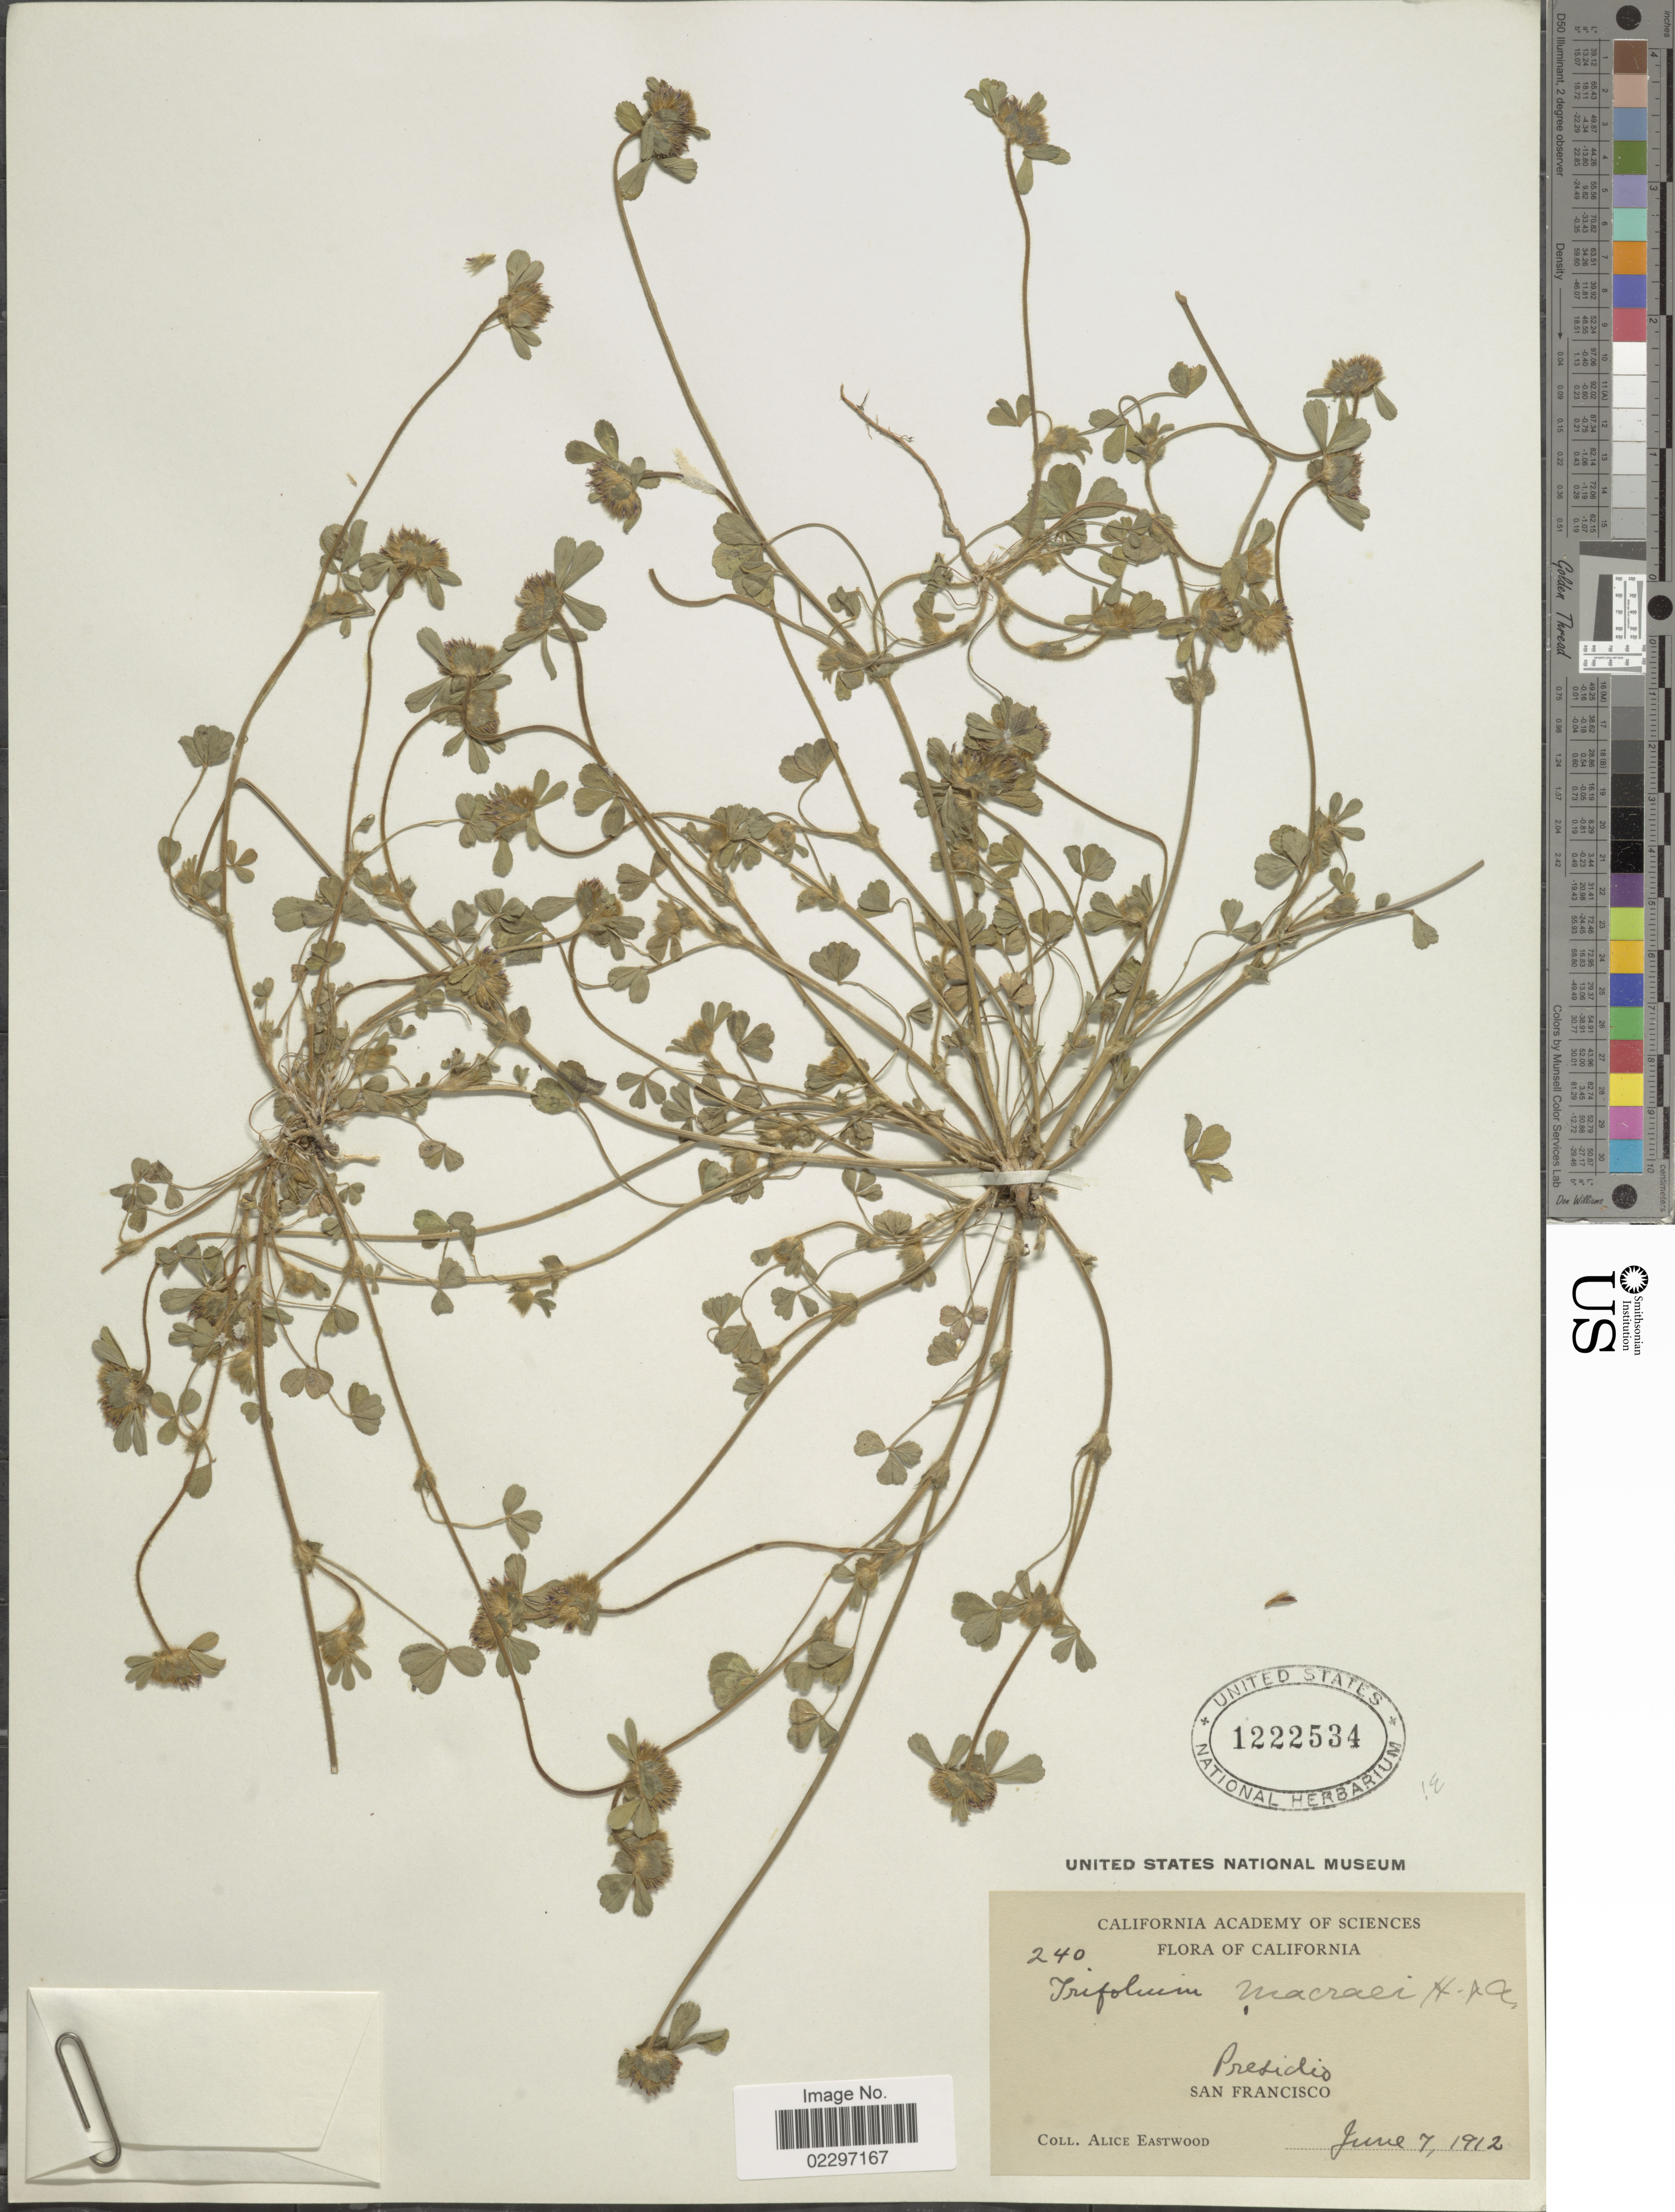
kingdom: Plantae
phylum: Tracheophyta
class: Magnoliopsida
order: Fabales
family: Fabaceae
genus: Trifolium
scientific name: Trifolium macraei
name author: Hook. & Arn.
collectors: A. Eastwood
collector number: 240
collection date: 1912-06-07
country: United States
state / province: California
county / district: San Francisco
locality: Presidio. San Francisco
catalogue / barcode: US 1222534